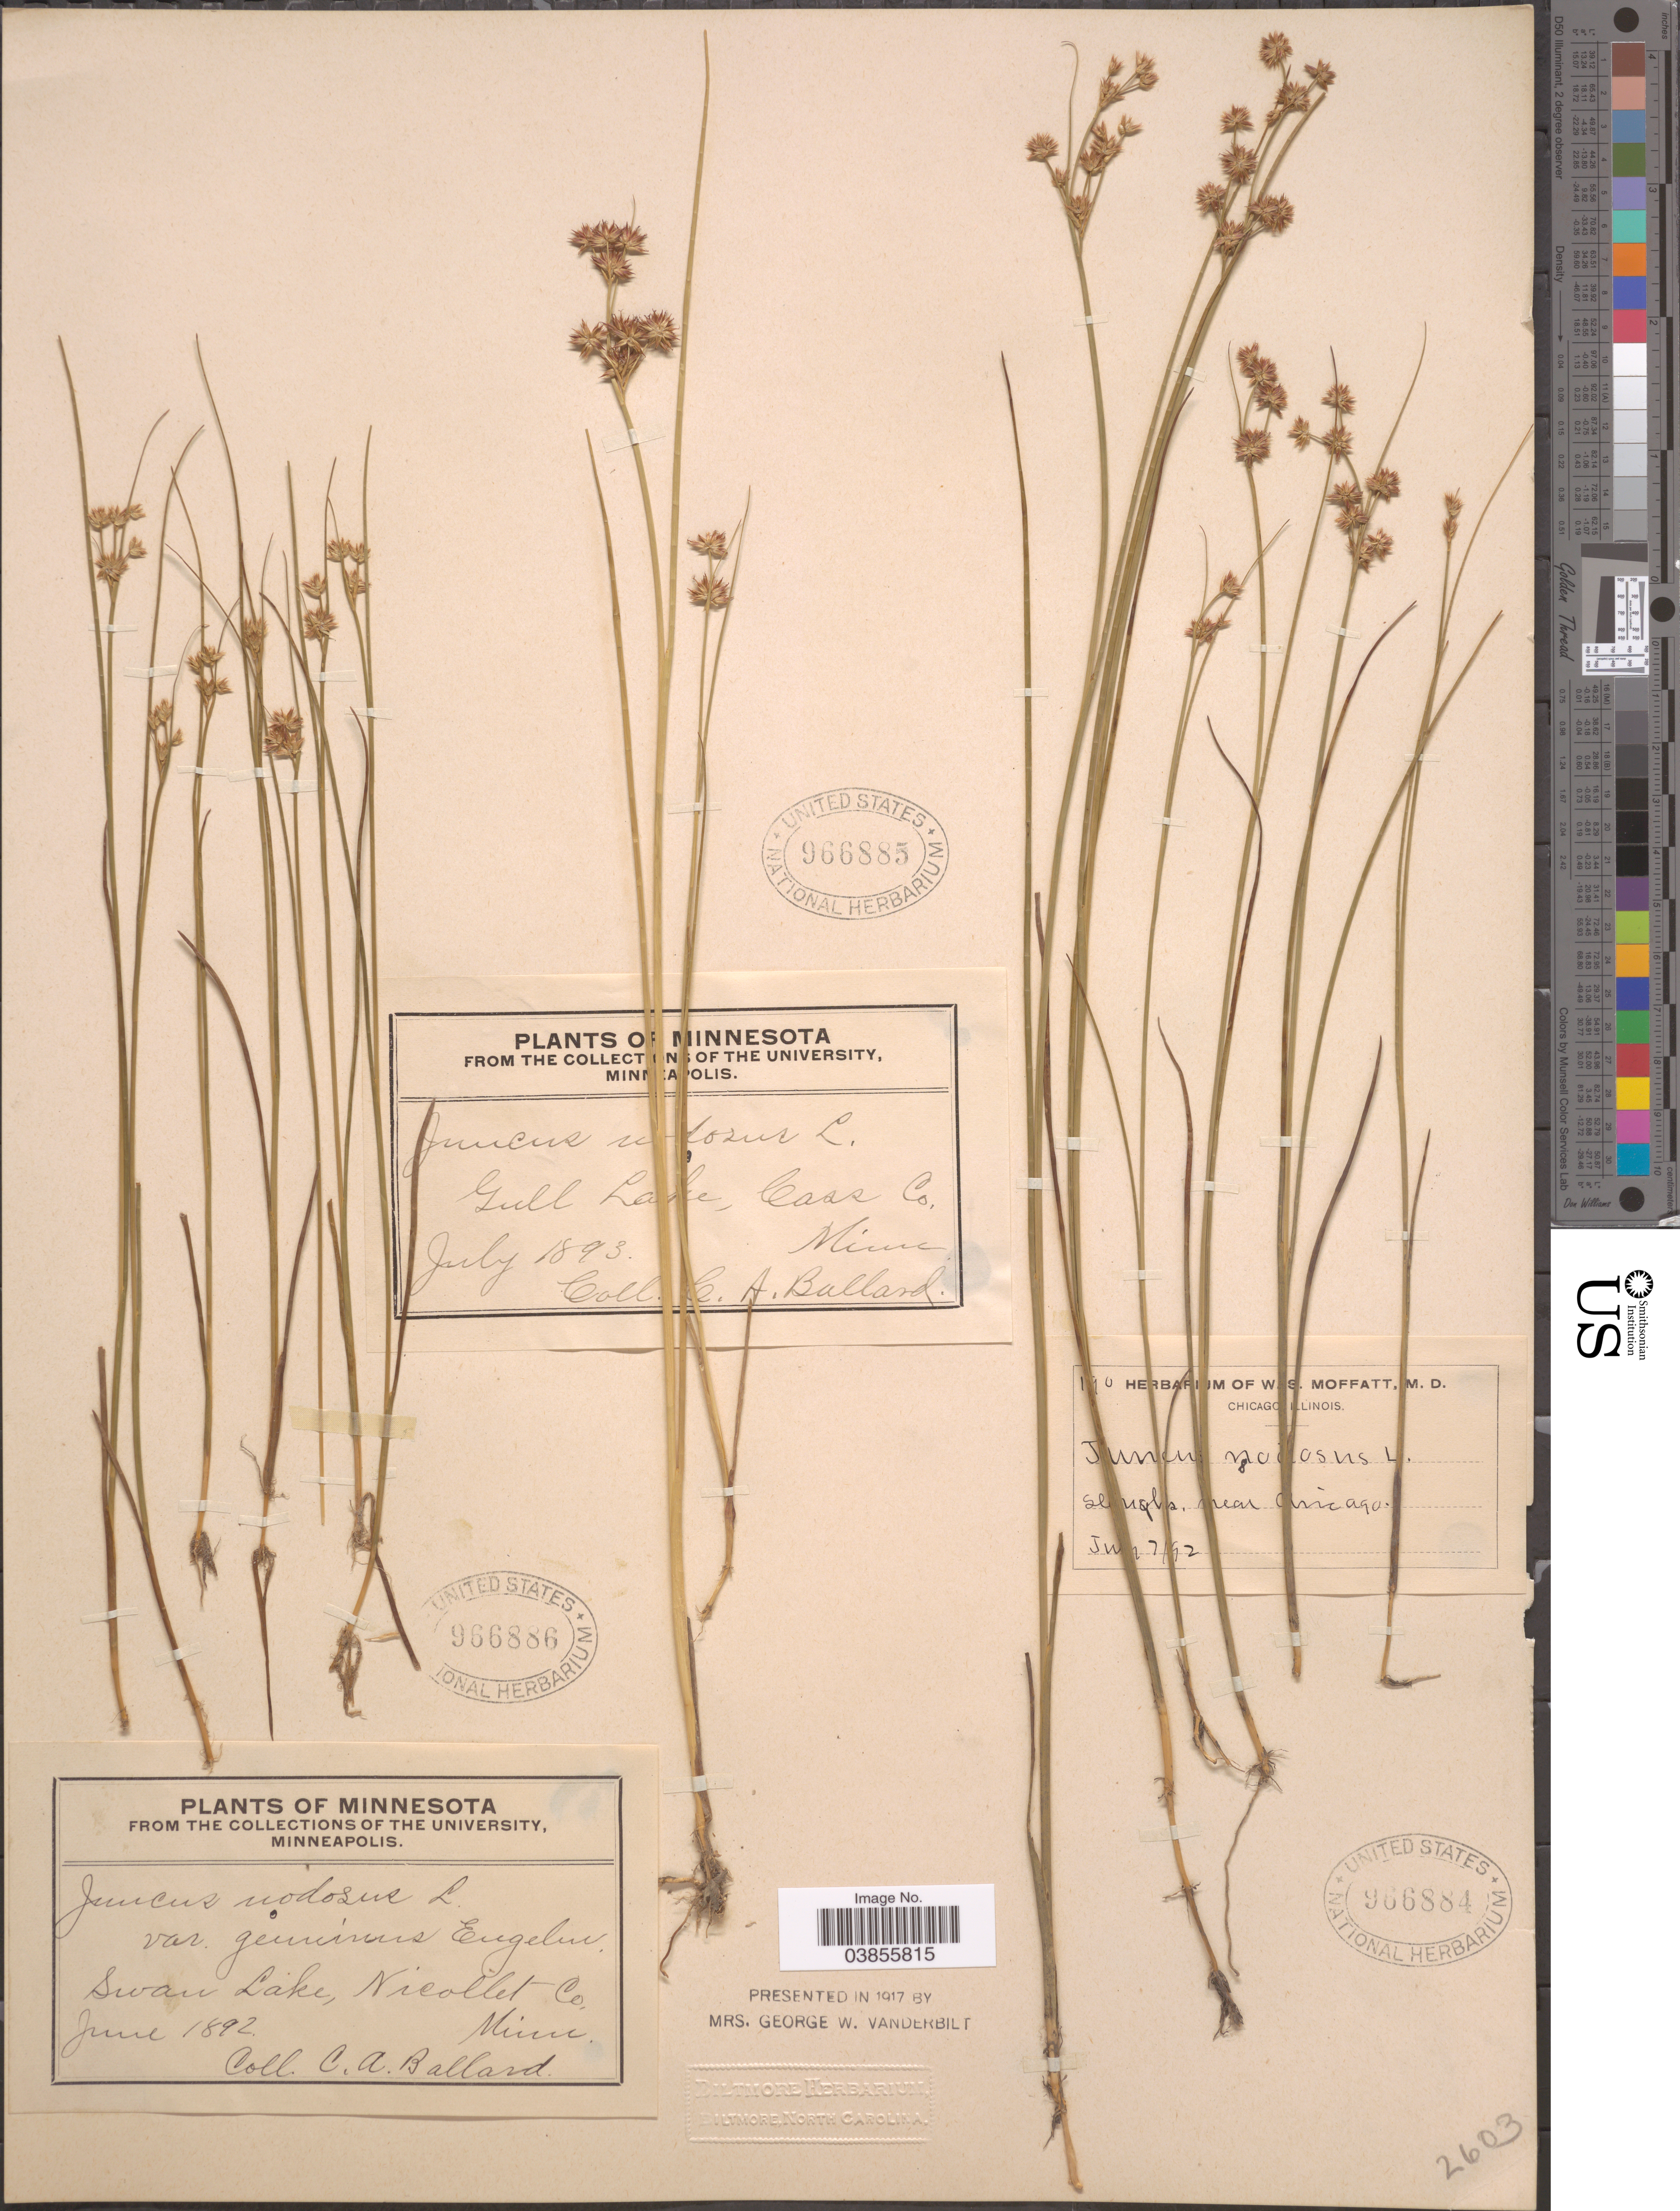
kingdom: Plantae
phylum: Tracheophyta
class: Liliopsida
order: Poales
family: Juncaceae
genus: Juncus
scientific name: Juncus nodosus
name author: L.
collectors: C. A. Ballard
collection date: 1892-06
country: United States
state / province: Minnesota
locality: Swan Lake, Nicollet Co.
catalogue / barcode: US 966886-3